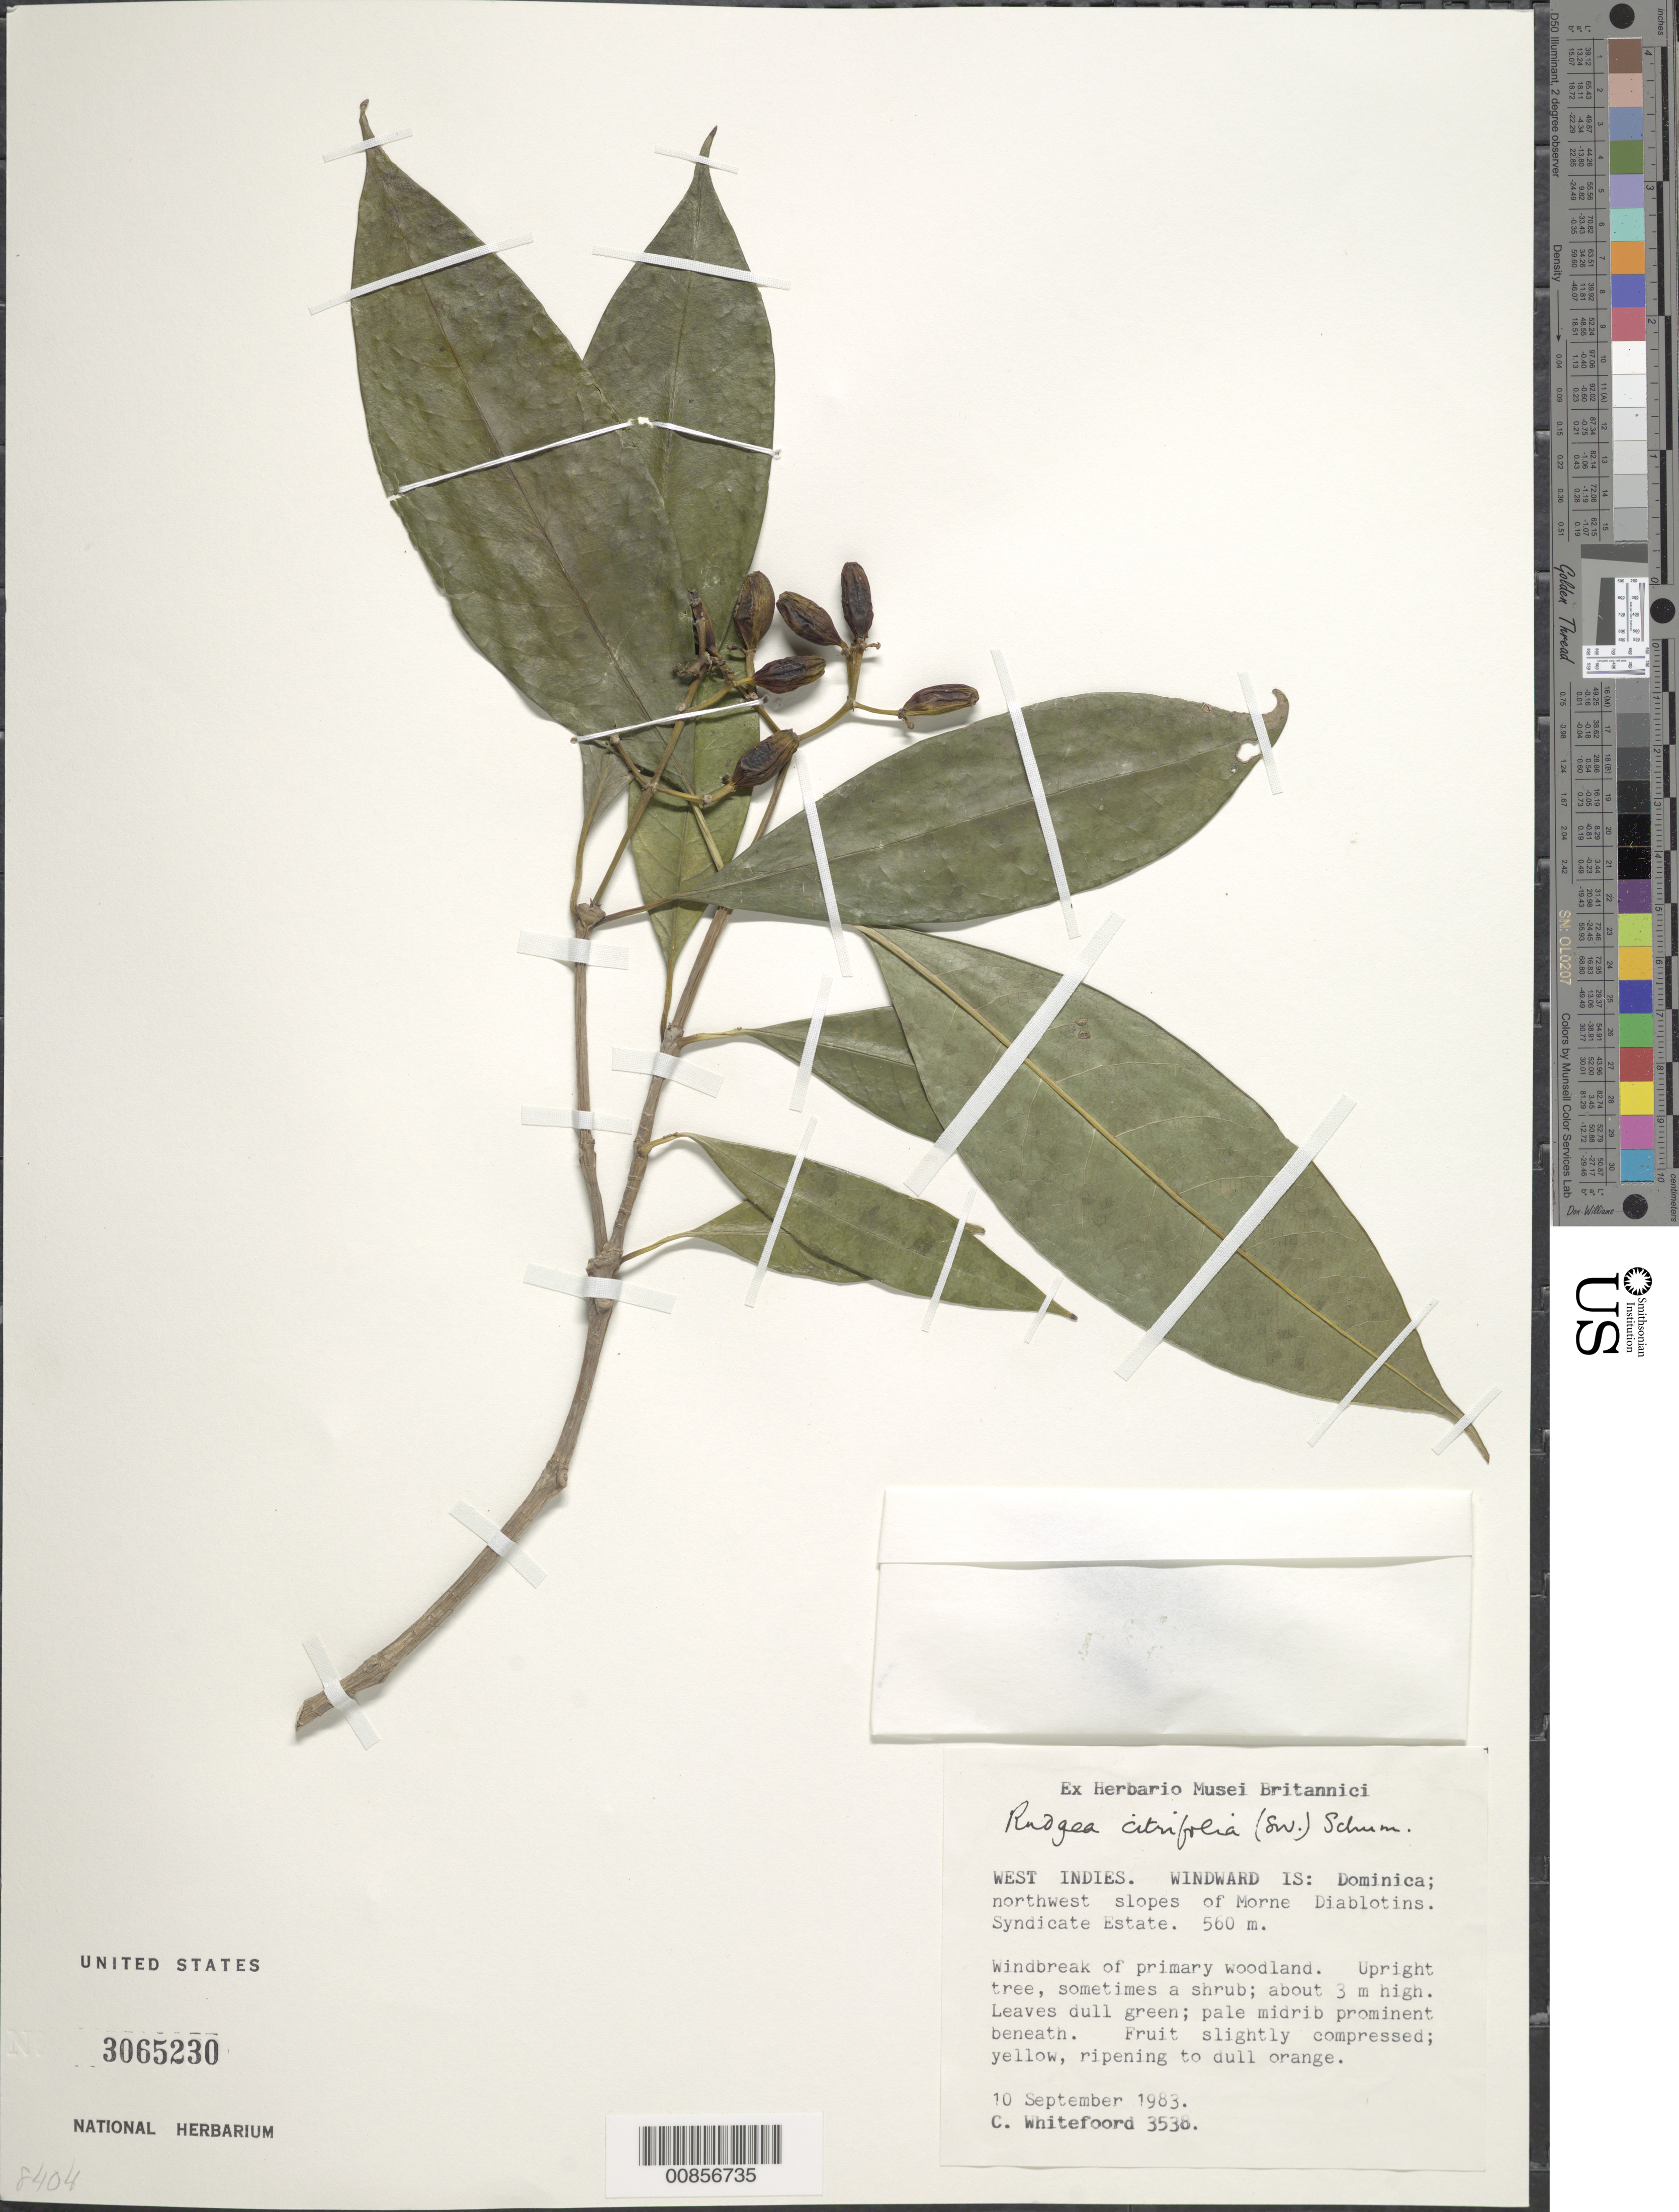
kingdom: Plantae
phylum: Tracheophyta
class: Magnoliopsida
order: Gentianales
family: Rubiaceae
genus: Rudgea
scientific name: Rudgea citrifolia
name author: (Sw.) K. Schum.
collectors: C. Whitefoord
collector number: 3538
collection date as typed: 10 Sep 1983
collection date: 1983-09-10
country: Dominica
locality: NW slopes of Morne Diablotins. Syndicate Estate.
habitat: Windbreak of primary woodland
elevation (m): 560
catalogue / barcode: US 3065230